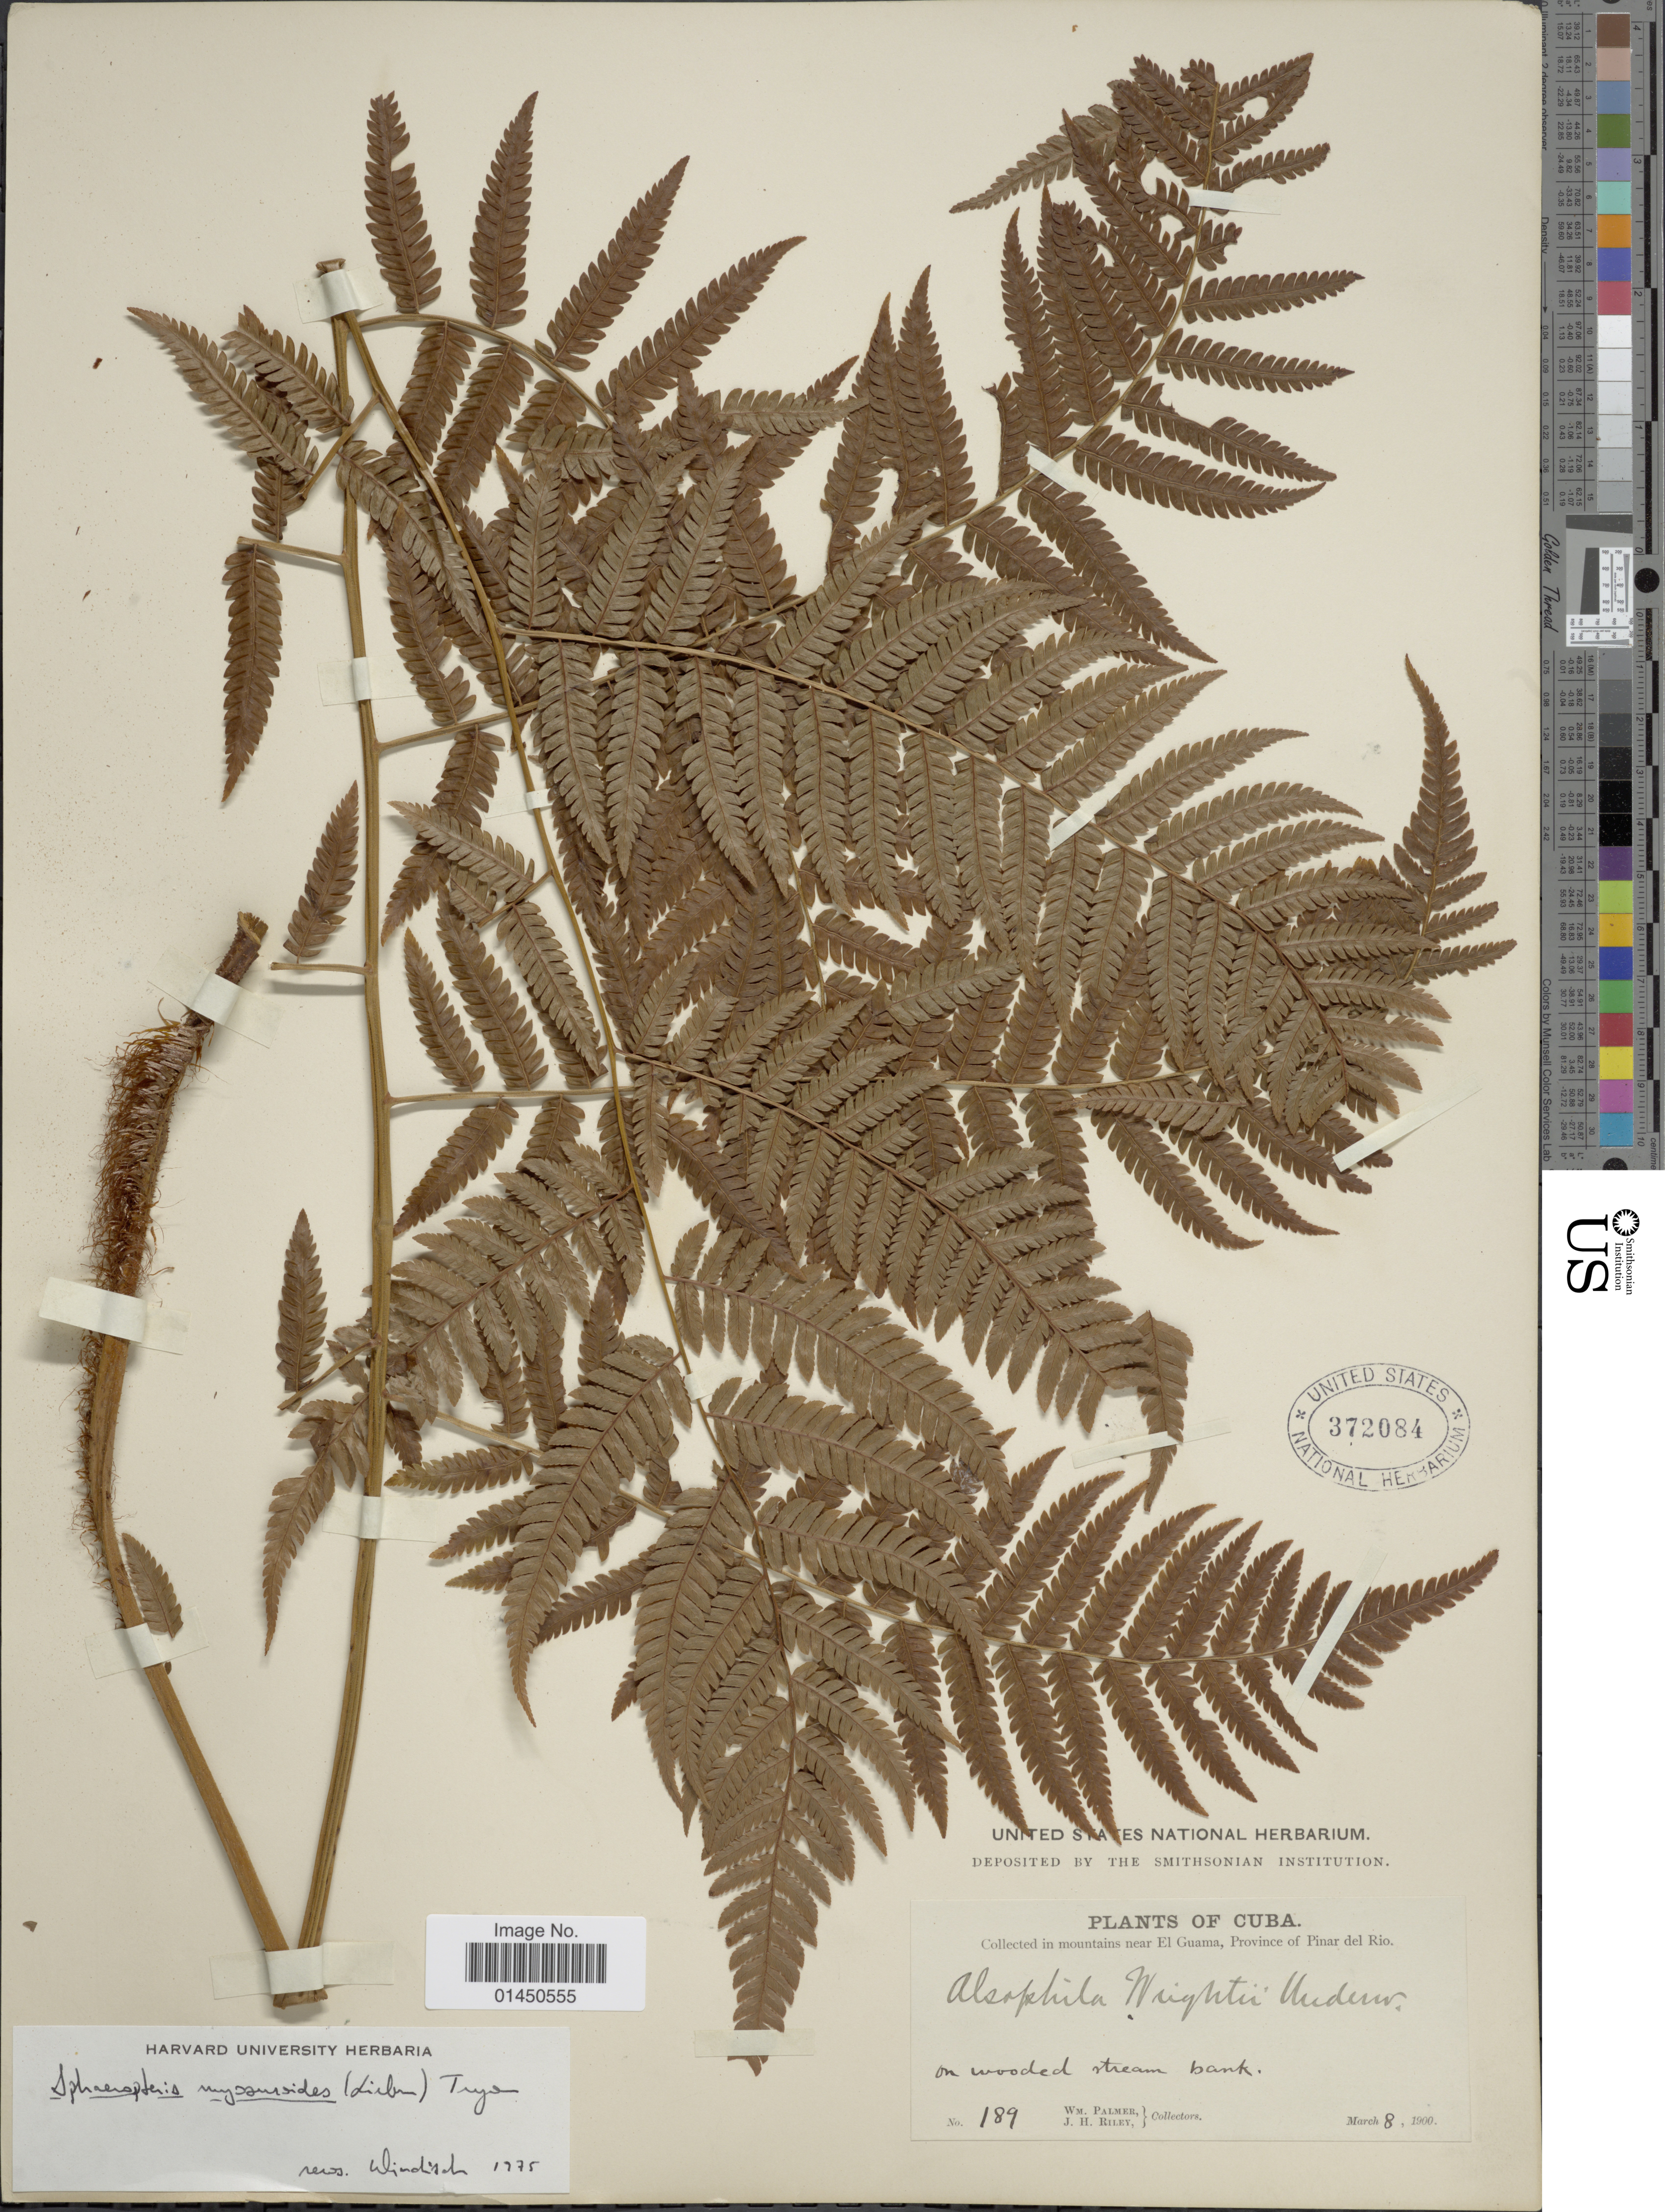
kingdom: Plantae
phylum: Tracheophyta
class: Polypodiopsida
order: Cyatheales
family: Cyatheaceae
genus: Cyathea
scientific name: Cyathea myosuriodes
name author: (Liebm.) Domin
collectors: W. Palmer & J. H. Riley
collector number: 189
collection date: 1900-03-08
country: Cuba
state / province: Pinar del Río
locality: In mountains near El Guama, on wooded stream bank.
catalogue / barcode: US 372084